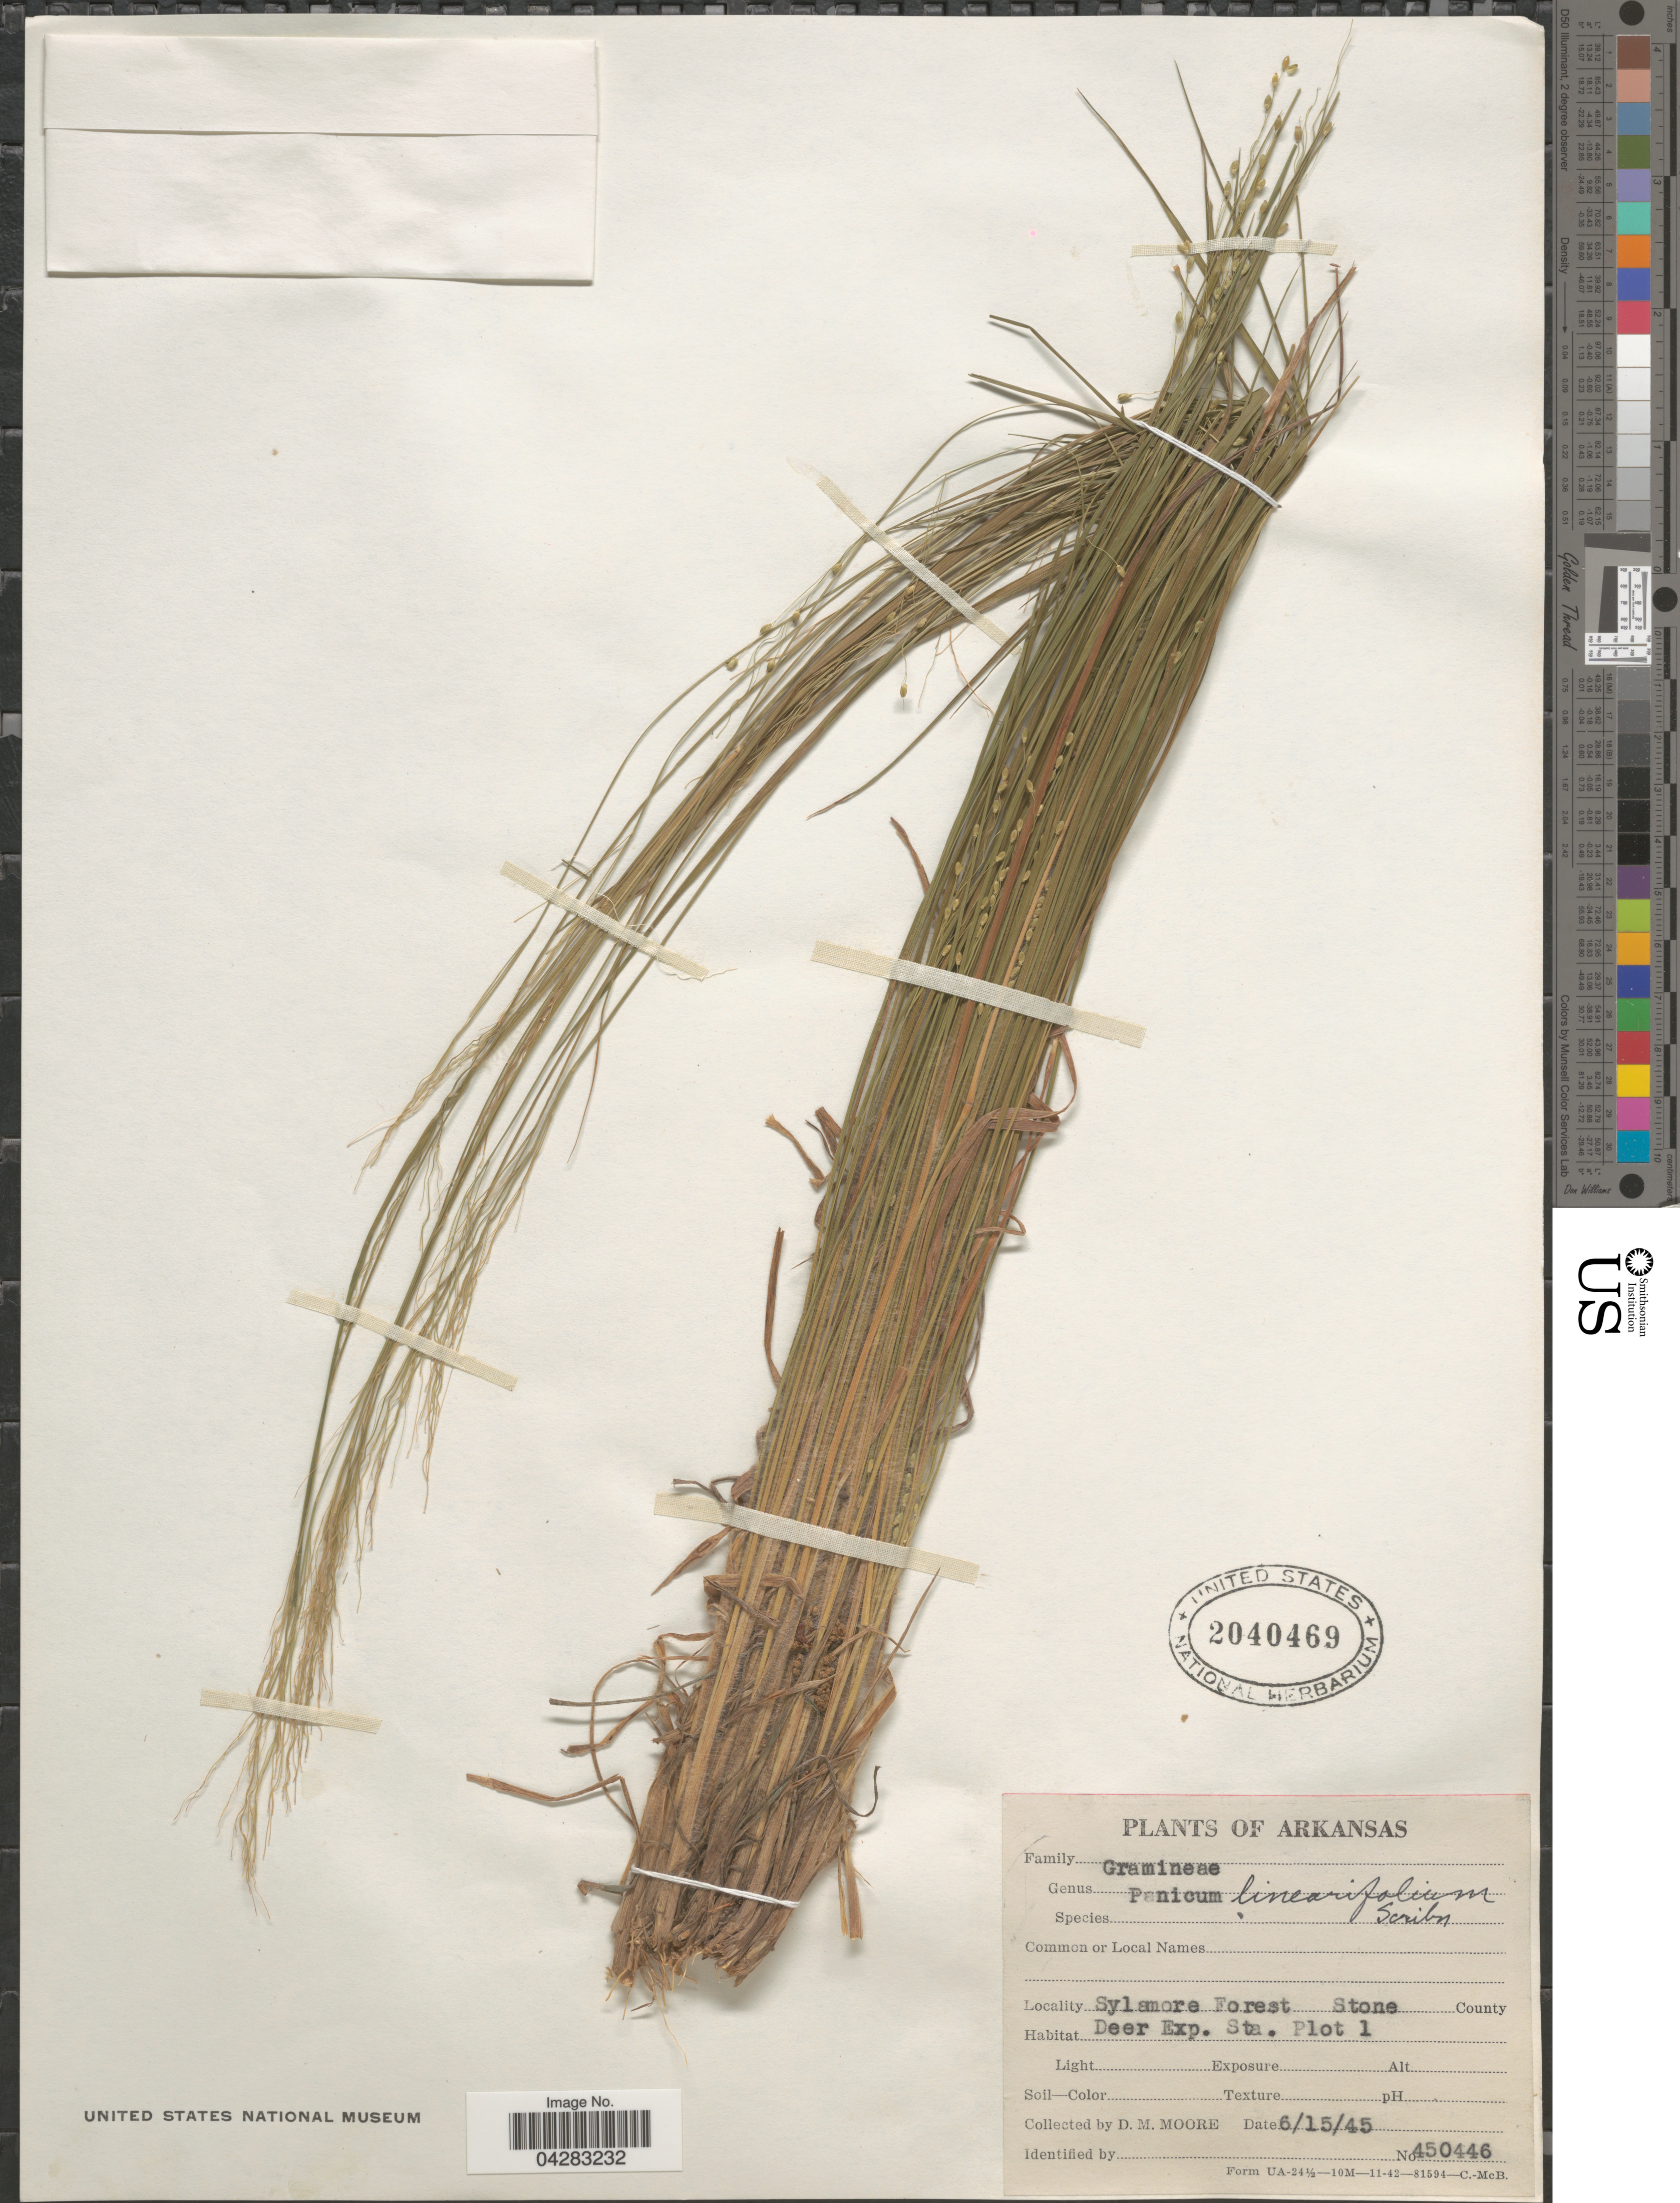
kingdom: Plantae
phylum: Tracheophyta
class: Liliopsida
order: Poales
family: Poaceae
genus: Dichanthelium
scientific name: Dichanthelium linearifolium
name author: (Scribn.) Gould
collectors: D. Moore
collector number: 450446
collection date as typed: Transcribed d/m/y: 15/6/45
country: United States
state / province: Arkansas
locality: Sylamore Forest Stone County. Deer Exp. Sta. Plot 1.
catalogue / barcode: US 2040469